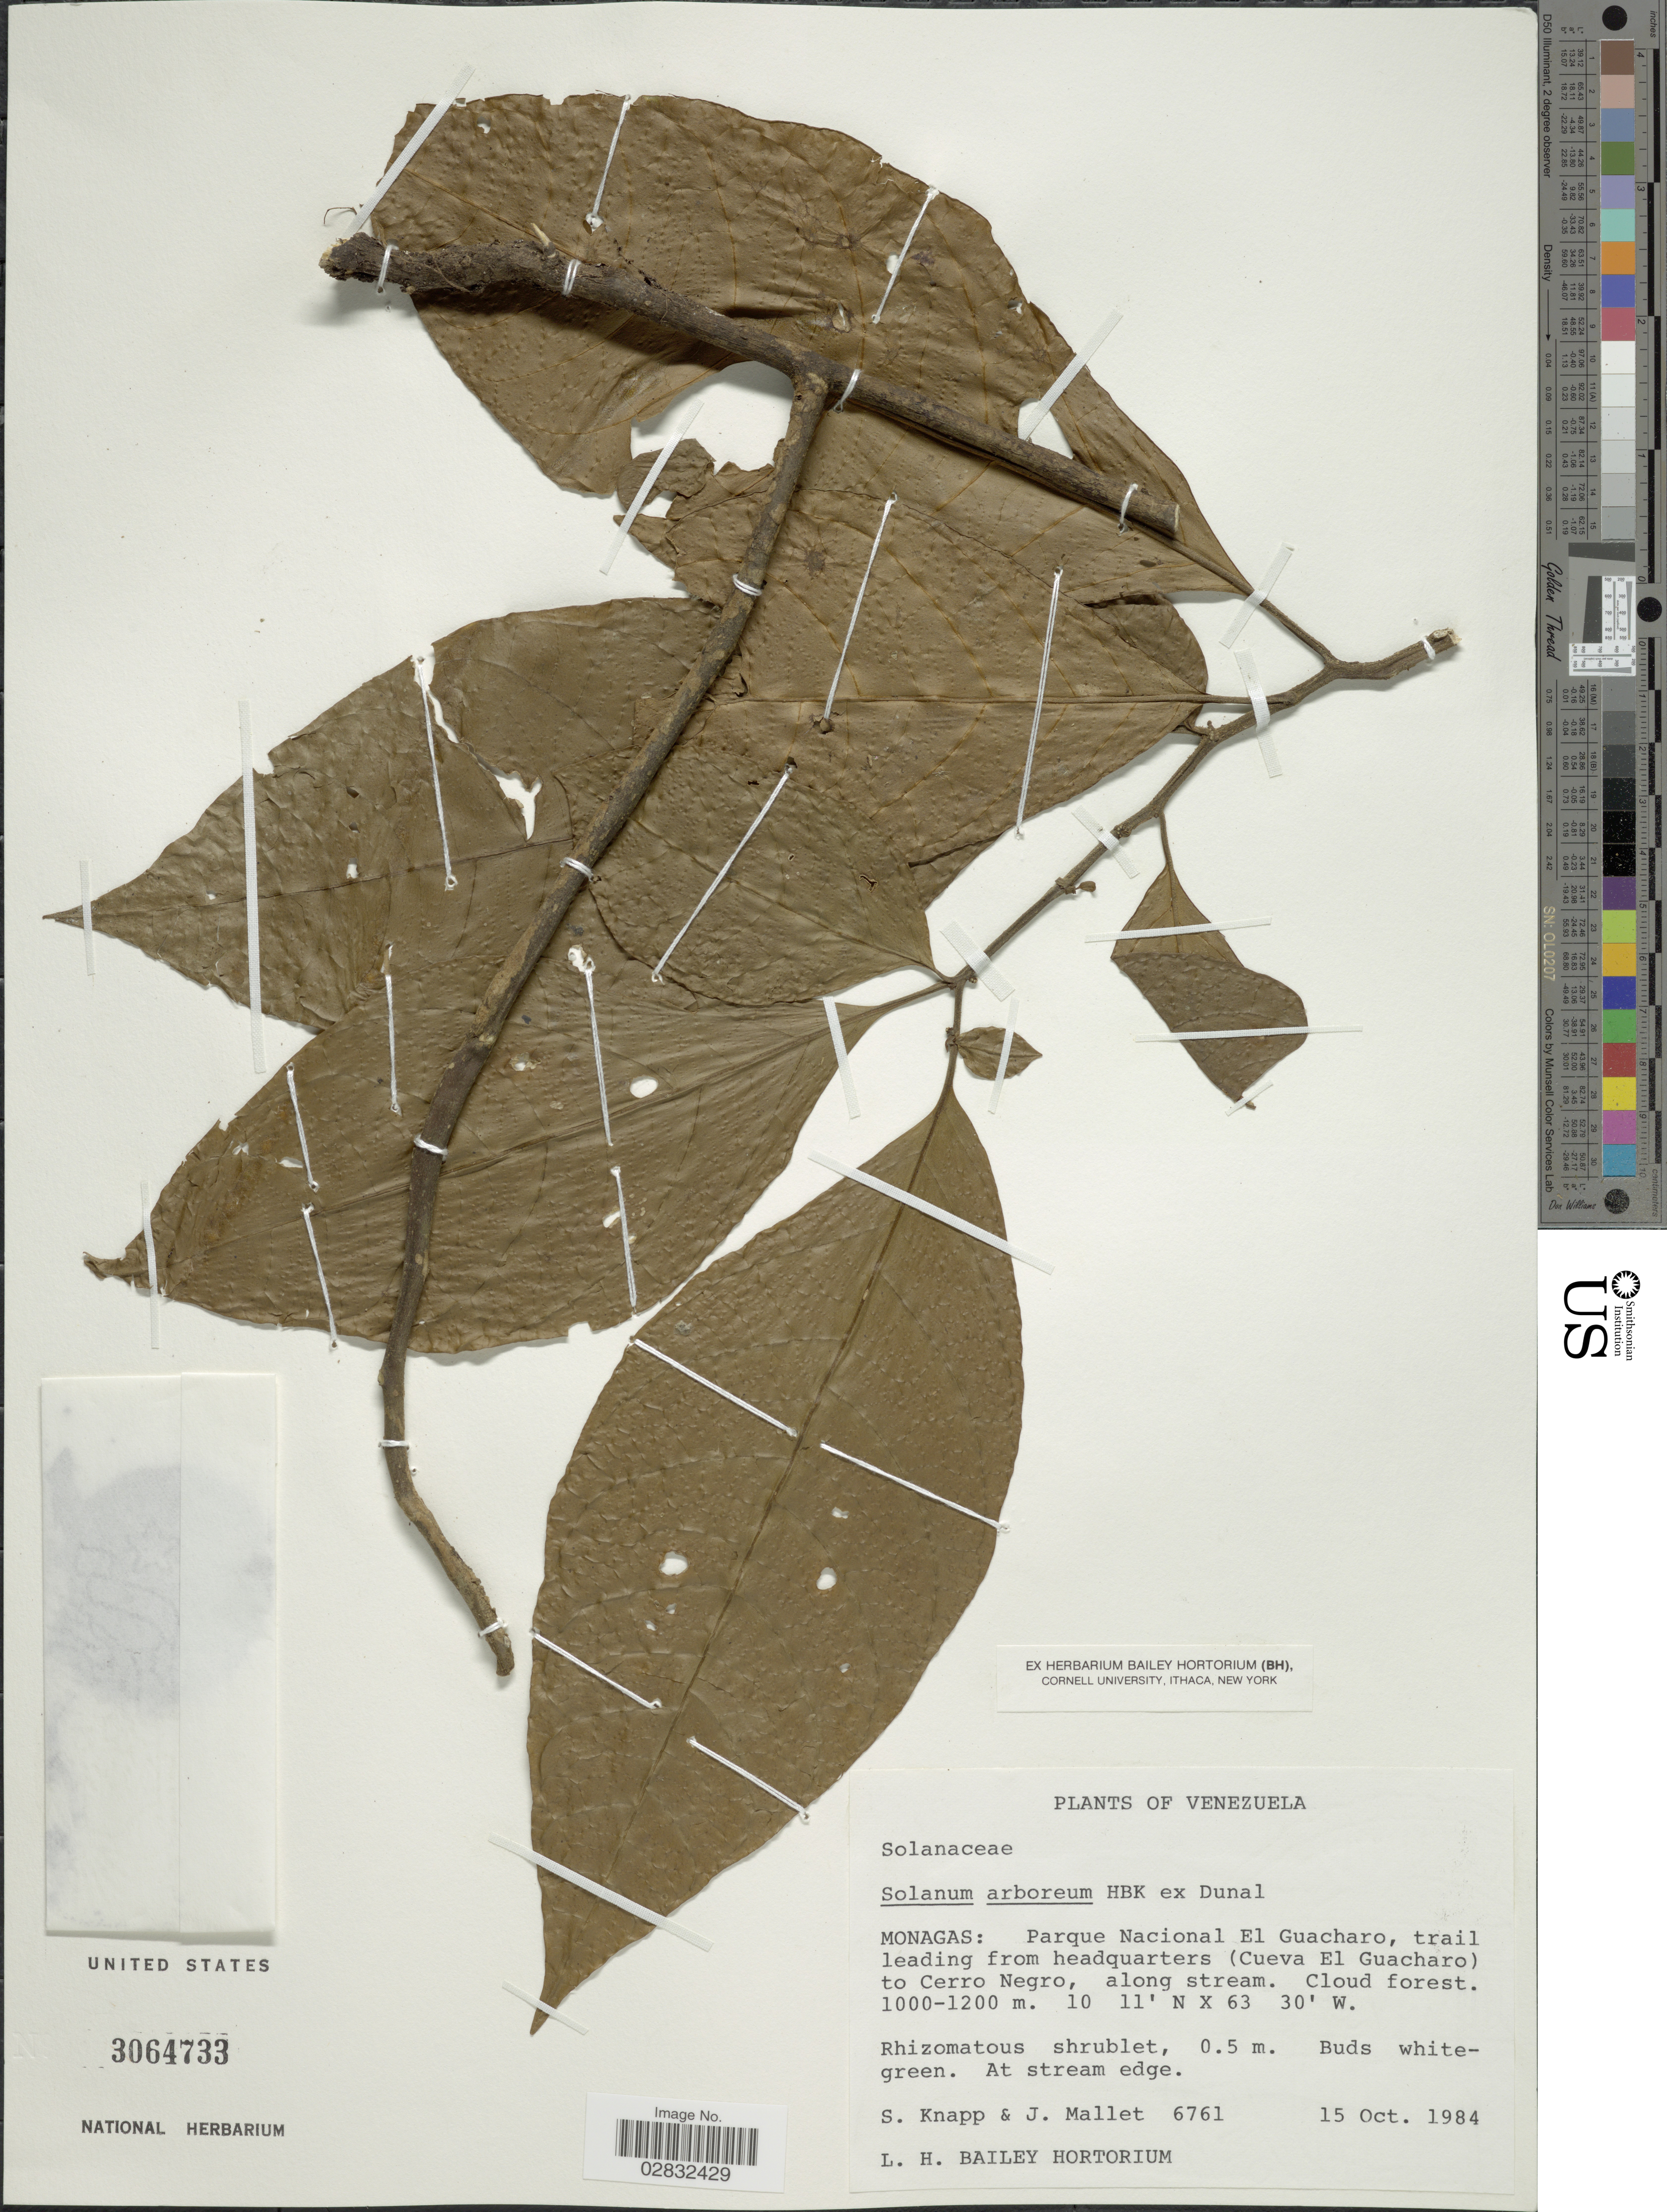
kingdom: Plantae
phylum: Tracheophyta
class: Magnoliopsida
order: Solanales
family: Solanaceae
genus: Solanum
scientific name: Solanum arboreum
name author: Dunal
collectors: S. Knapp & J. Mallet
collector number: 6761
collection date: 1984-10-15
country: Venezuela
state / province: Monagas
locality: Monagas: Parque Nacional El Guacharo, trail leading from headquarters (Cueva el Guacharo) to Cerro Negro, along stream.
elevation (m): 1000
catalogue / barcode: US 3064733